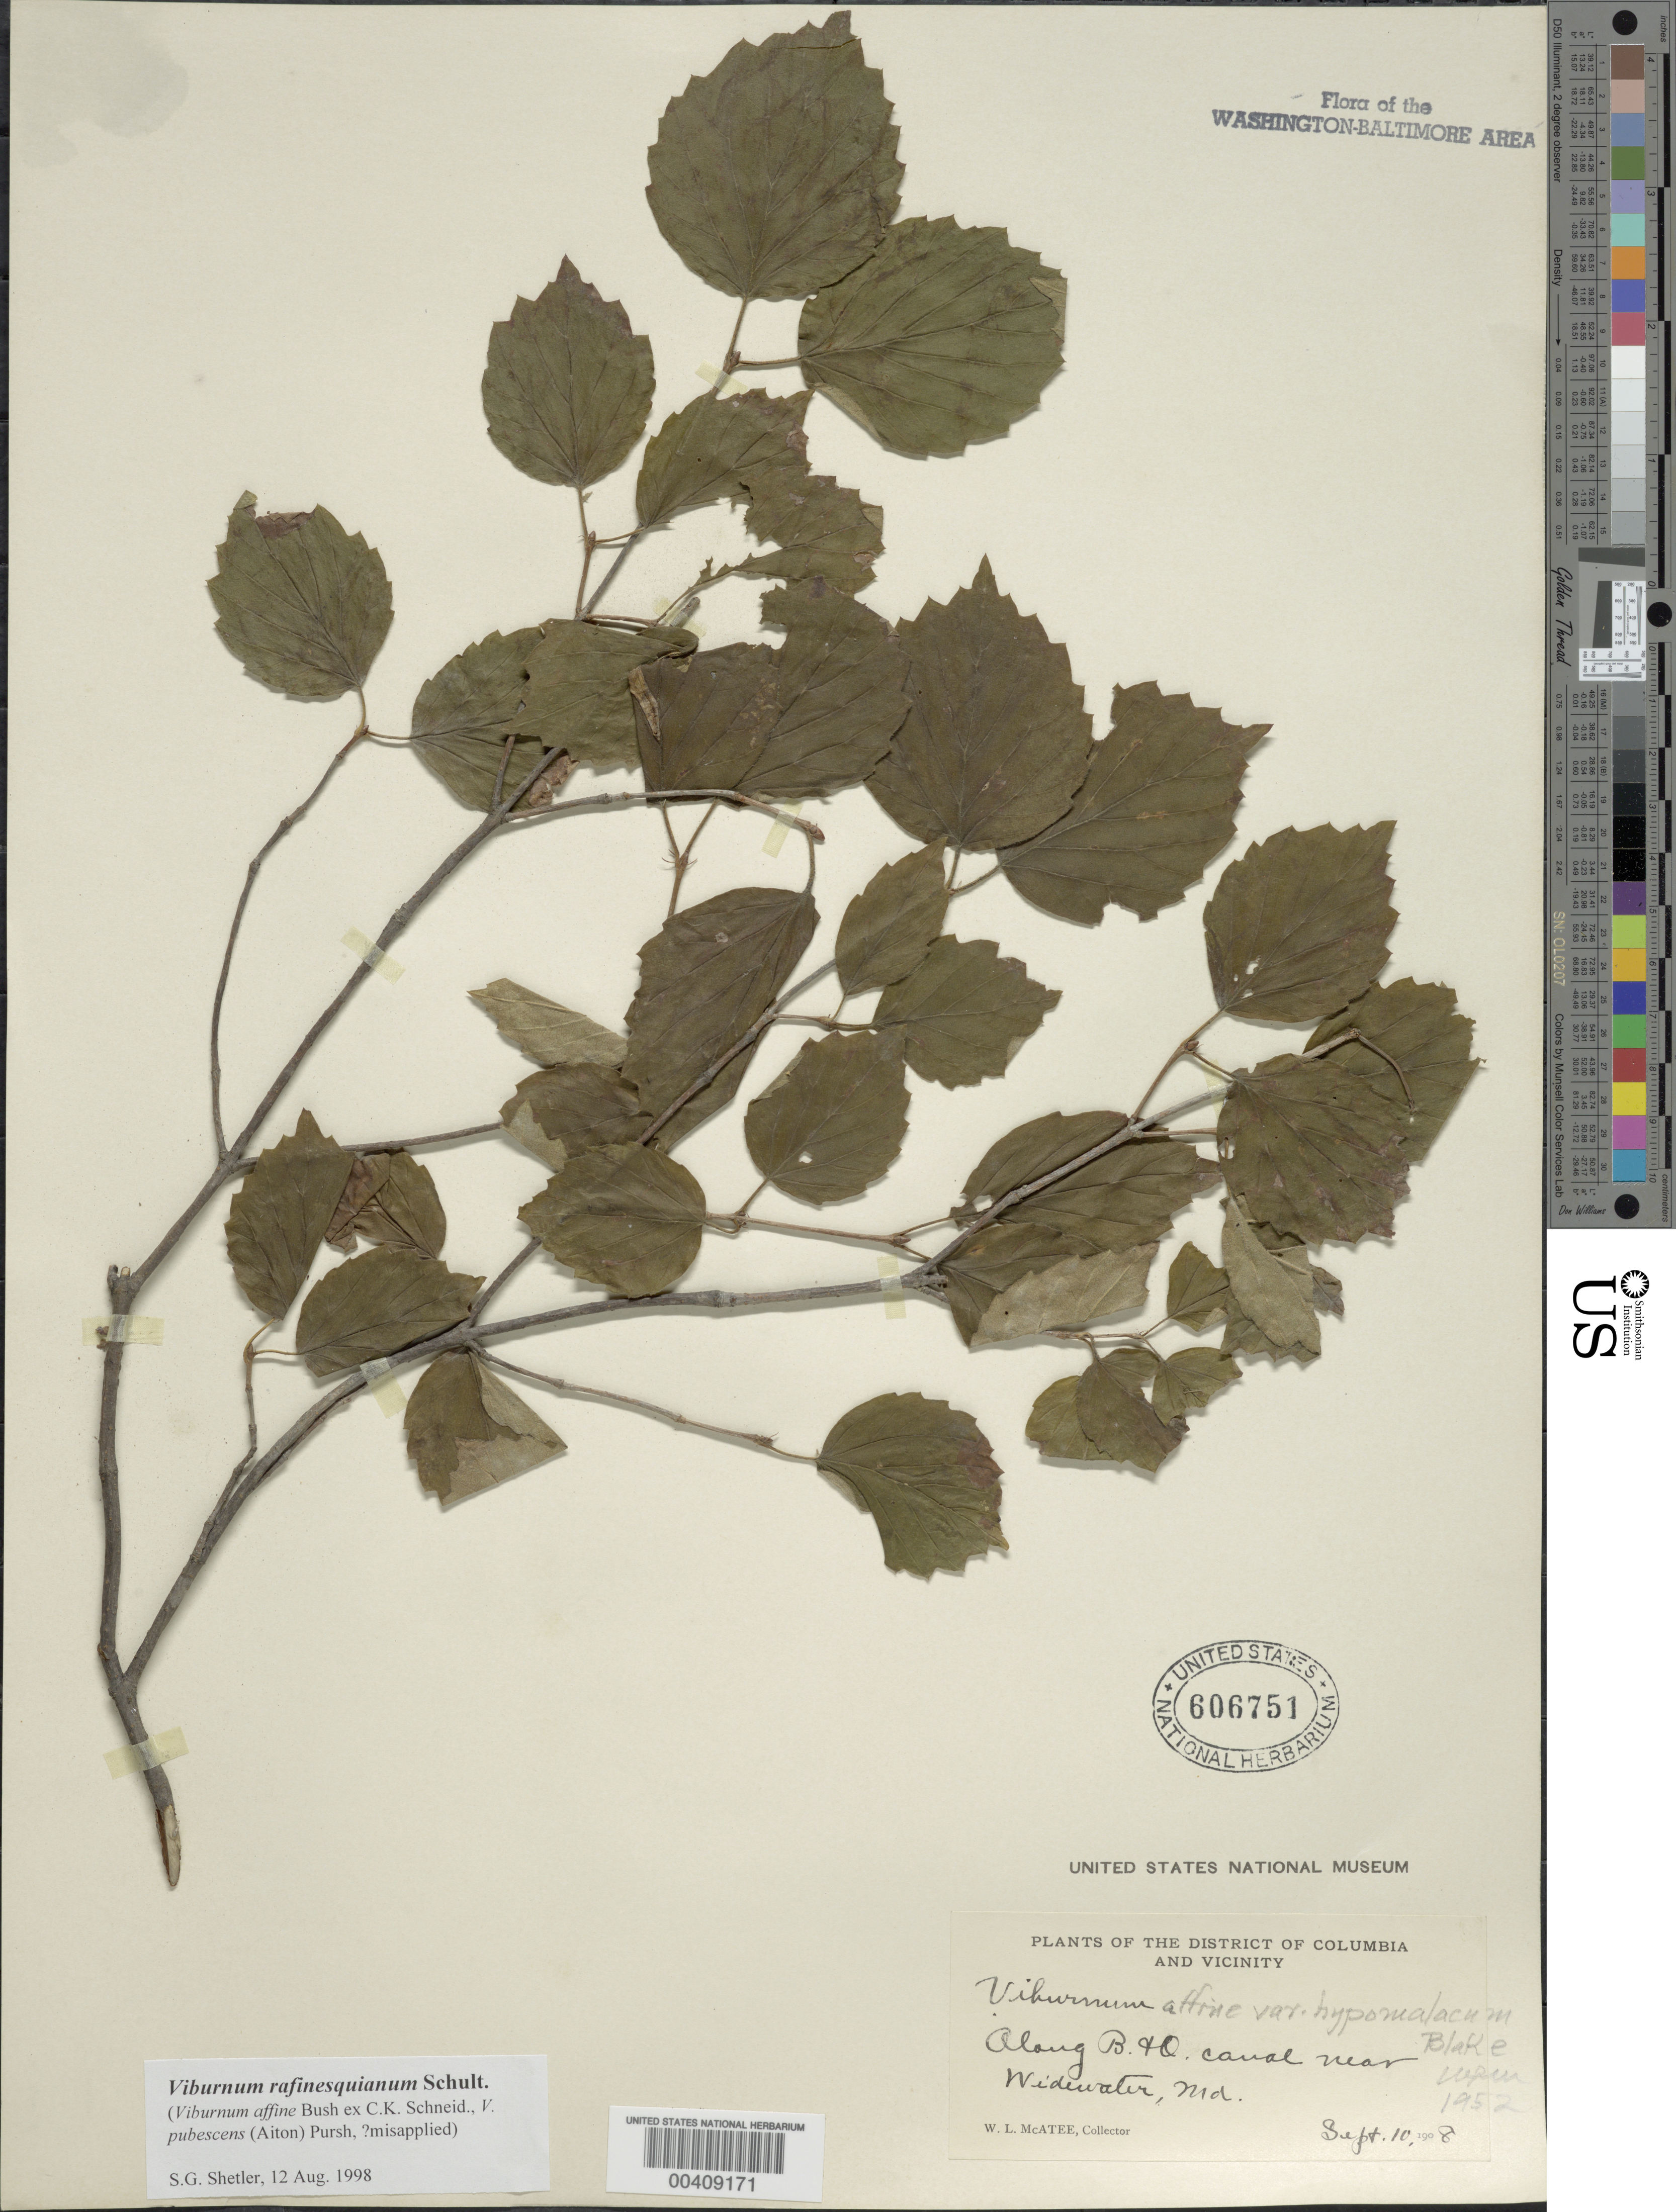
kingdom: Plantae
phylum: Tracheophyta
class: Magnoliopsida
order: Dipsacales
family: Viburnaceae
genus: Viburnum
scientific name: Viburnum rafinesqueanum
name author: Schult.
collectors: W. McAtee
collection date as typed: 10 Sep 1908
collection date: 1908-09-10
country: United States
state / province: Maryland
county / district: Montgomery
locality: Widewater, C. & O. Canal C. & O. Canal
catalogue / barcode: US 606751